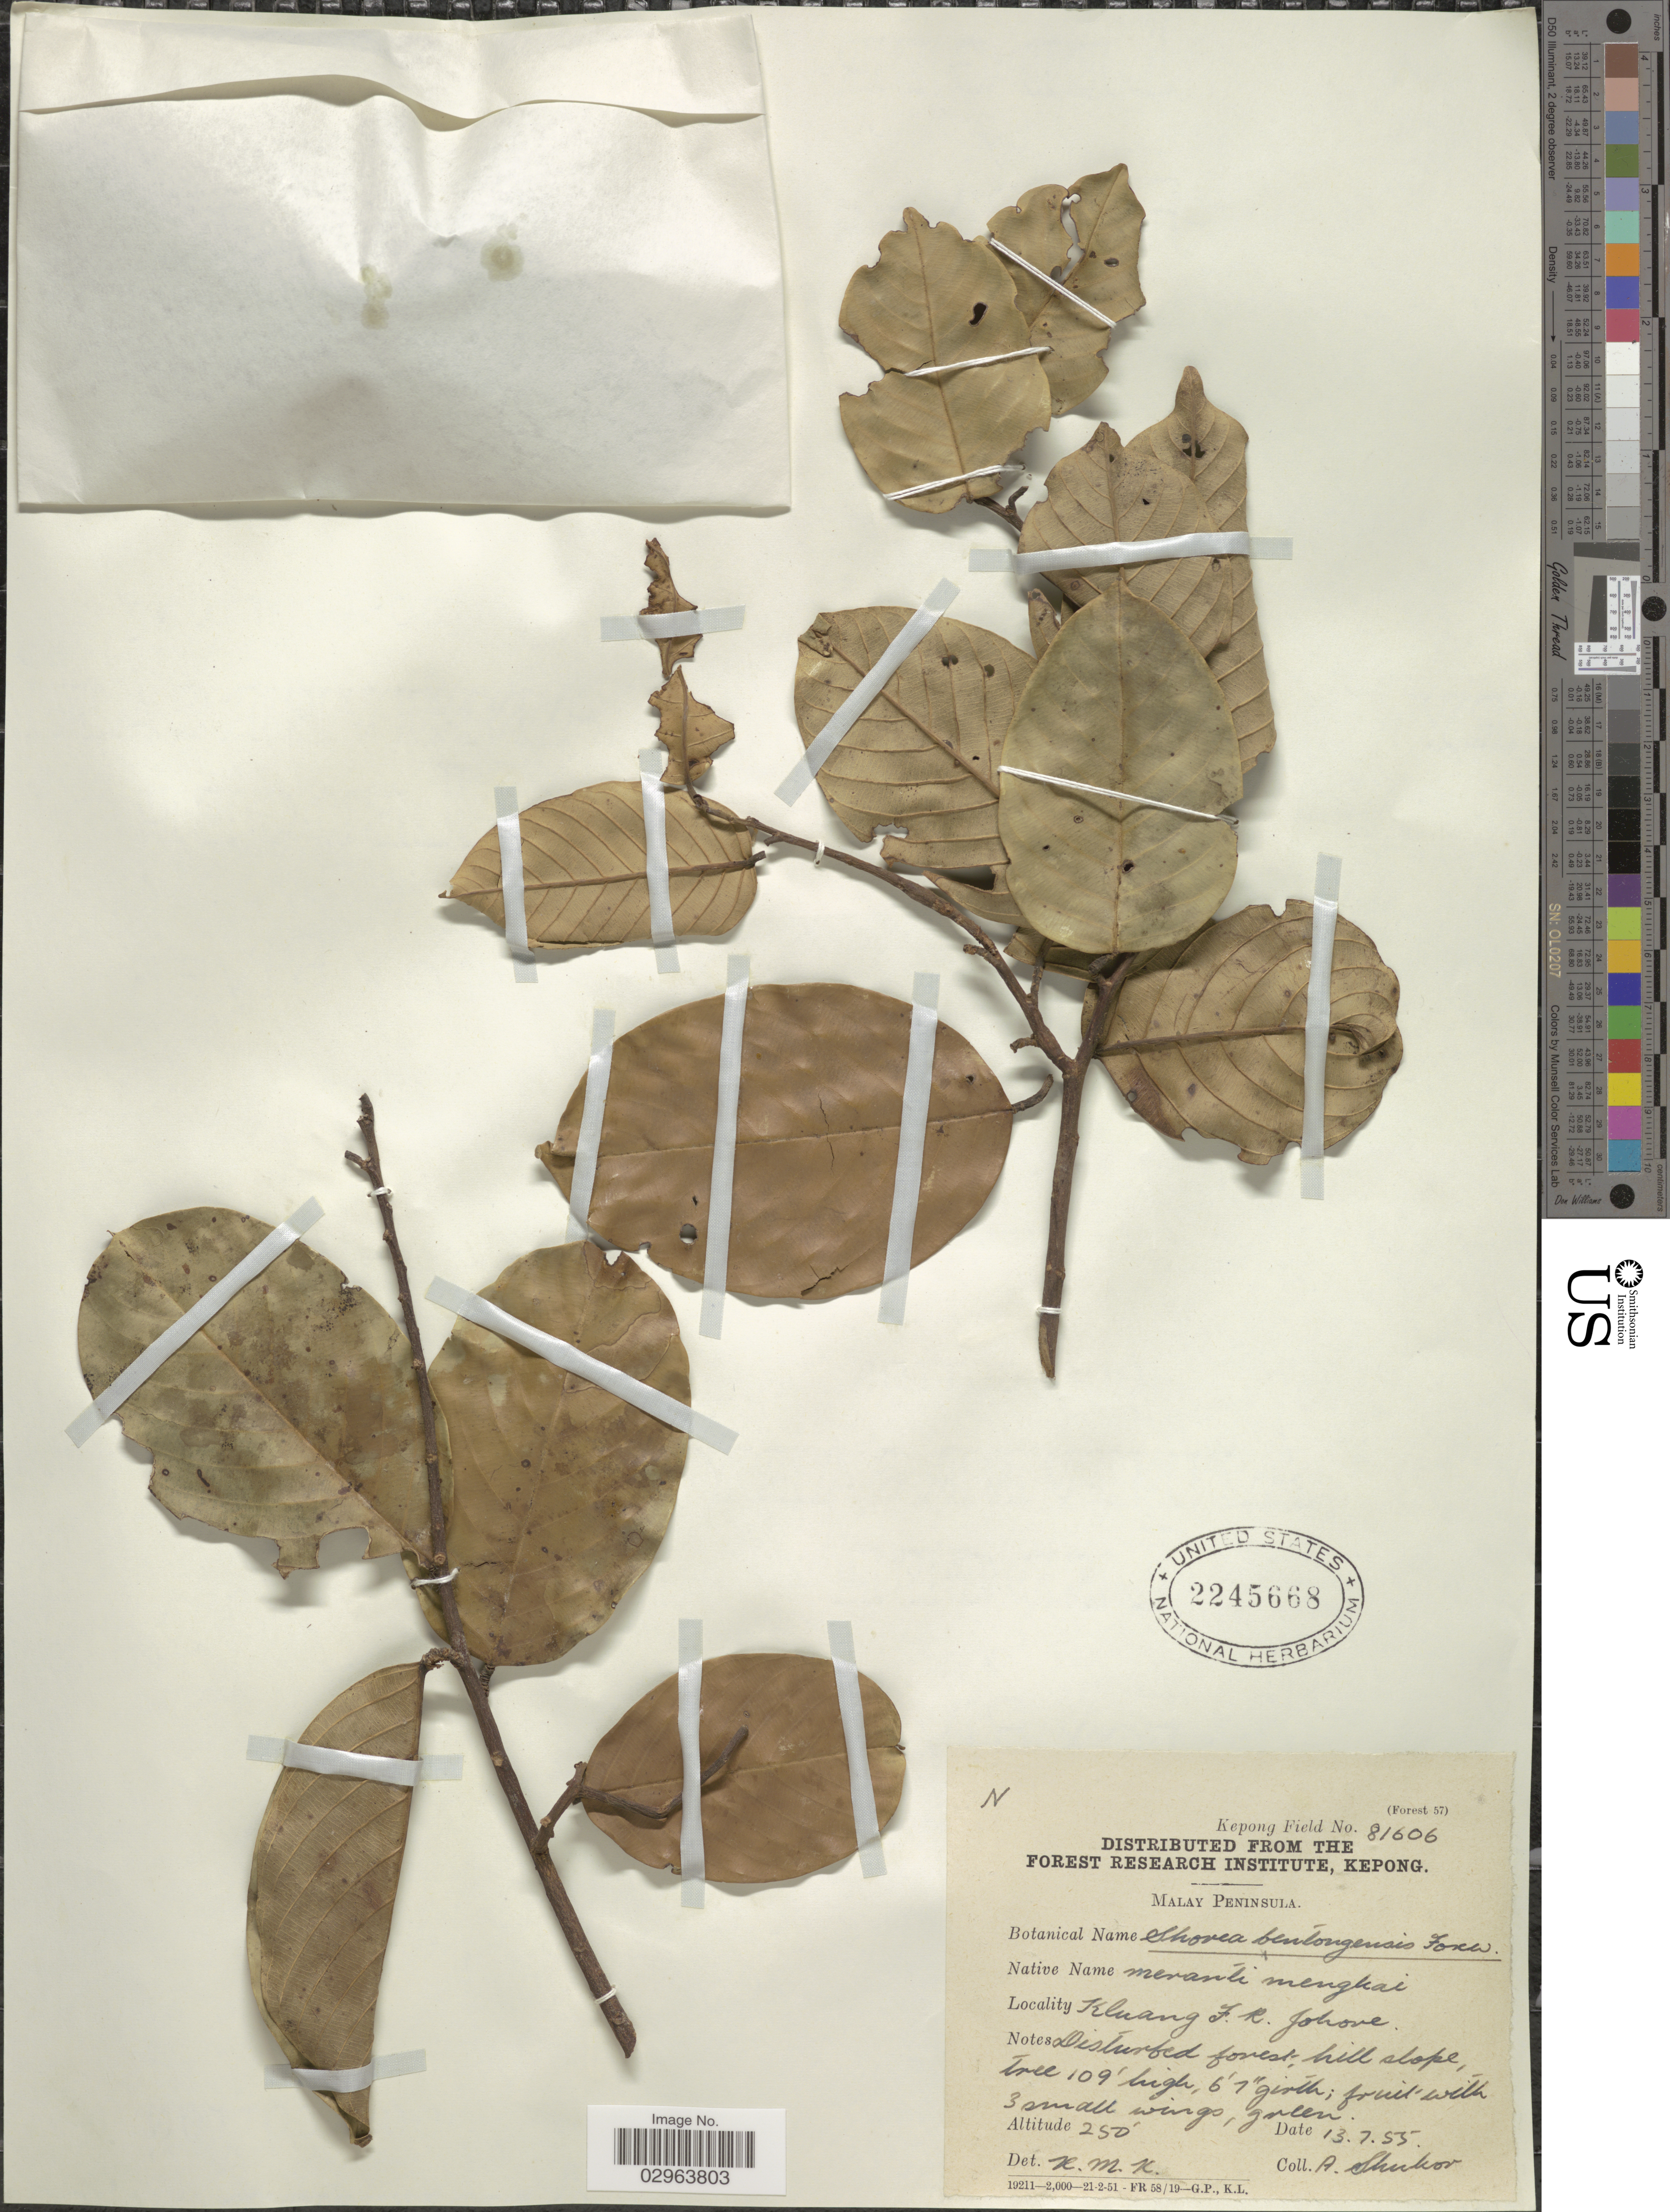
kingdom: Plantae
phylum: Tracheophyta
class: Magnoliopsida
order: Malvales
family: Dipterocarpaceae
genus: Anthoshorea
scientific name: Anthoshorea bentongensis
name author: (Foxw.) P.S. Ashton & J. Heck.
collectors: A. Shukor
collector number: Kepong Field 81606?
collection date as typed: Transcribed d/m/y: 13/7/55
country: Malaysia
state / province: Johor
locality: Kluang F.R. Johore. Malay Peninsula.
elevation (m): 76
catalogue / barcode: US 2245668